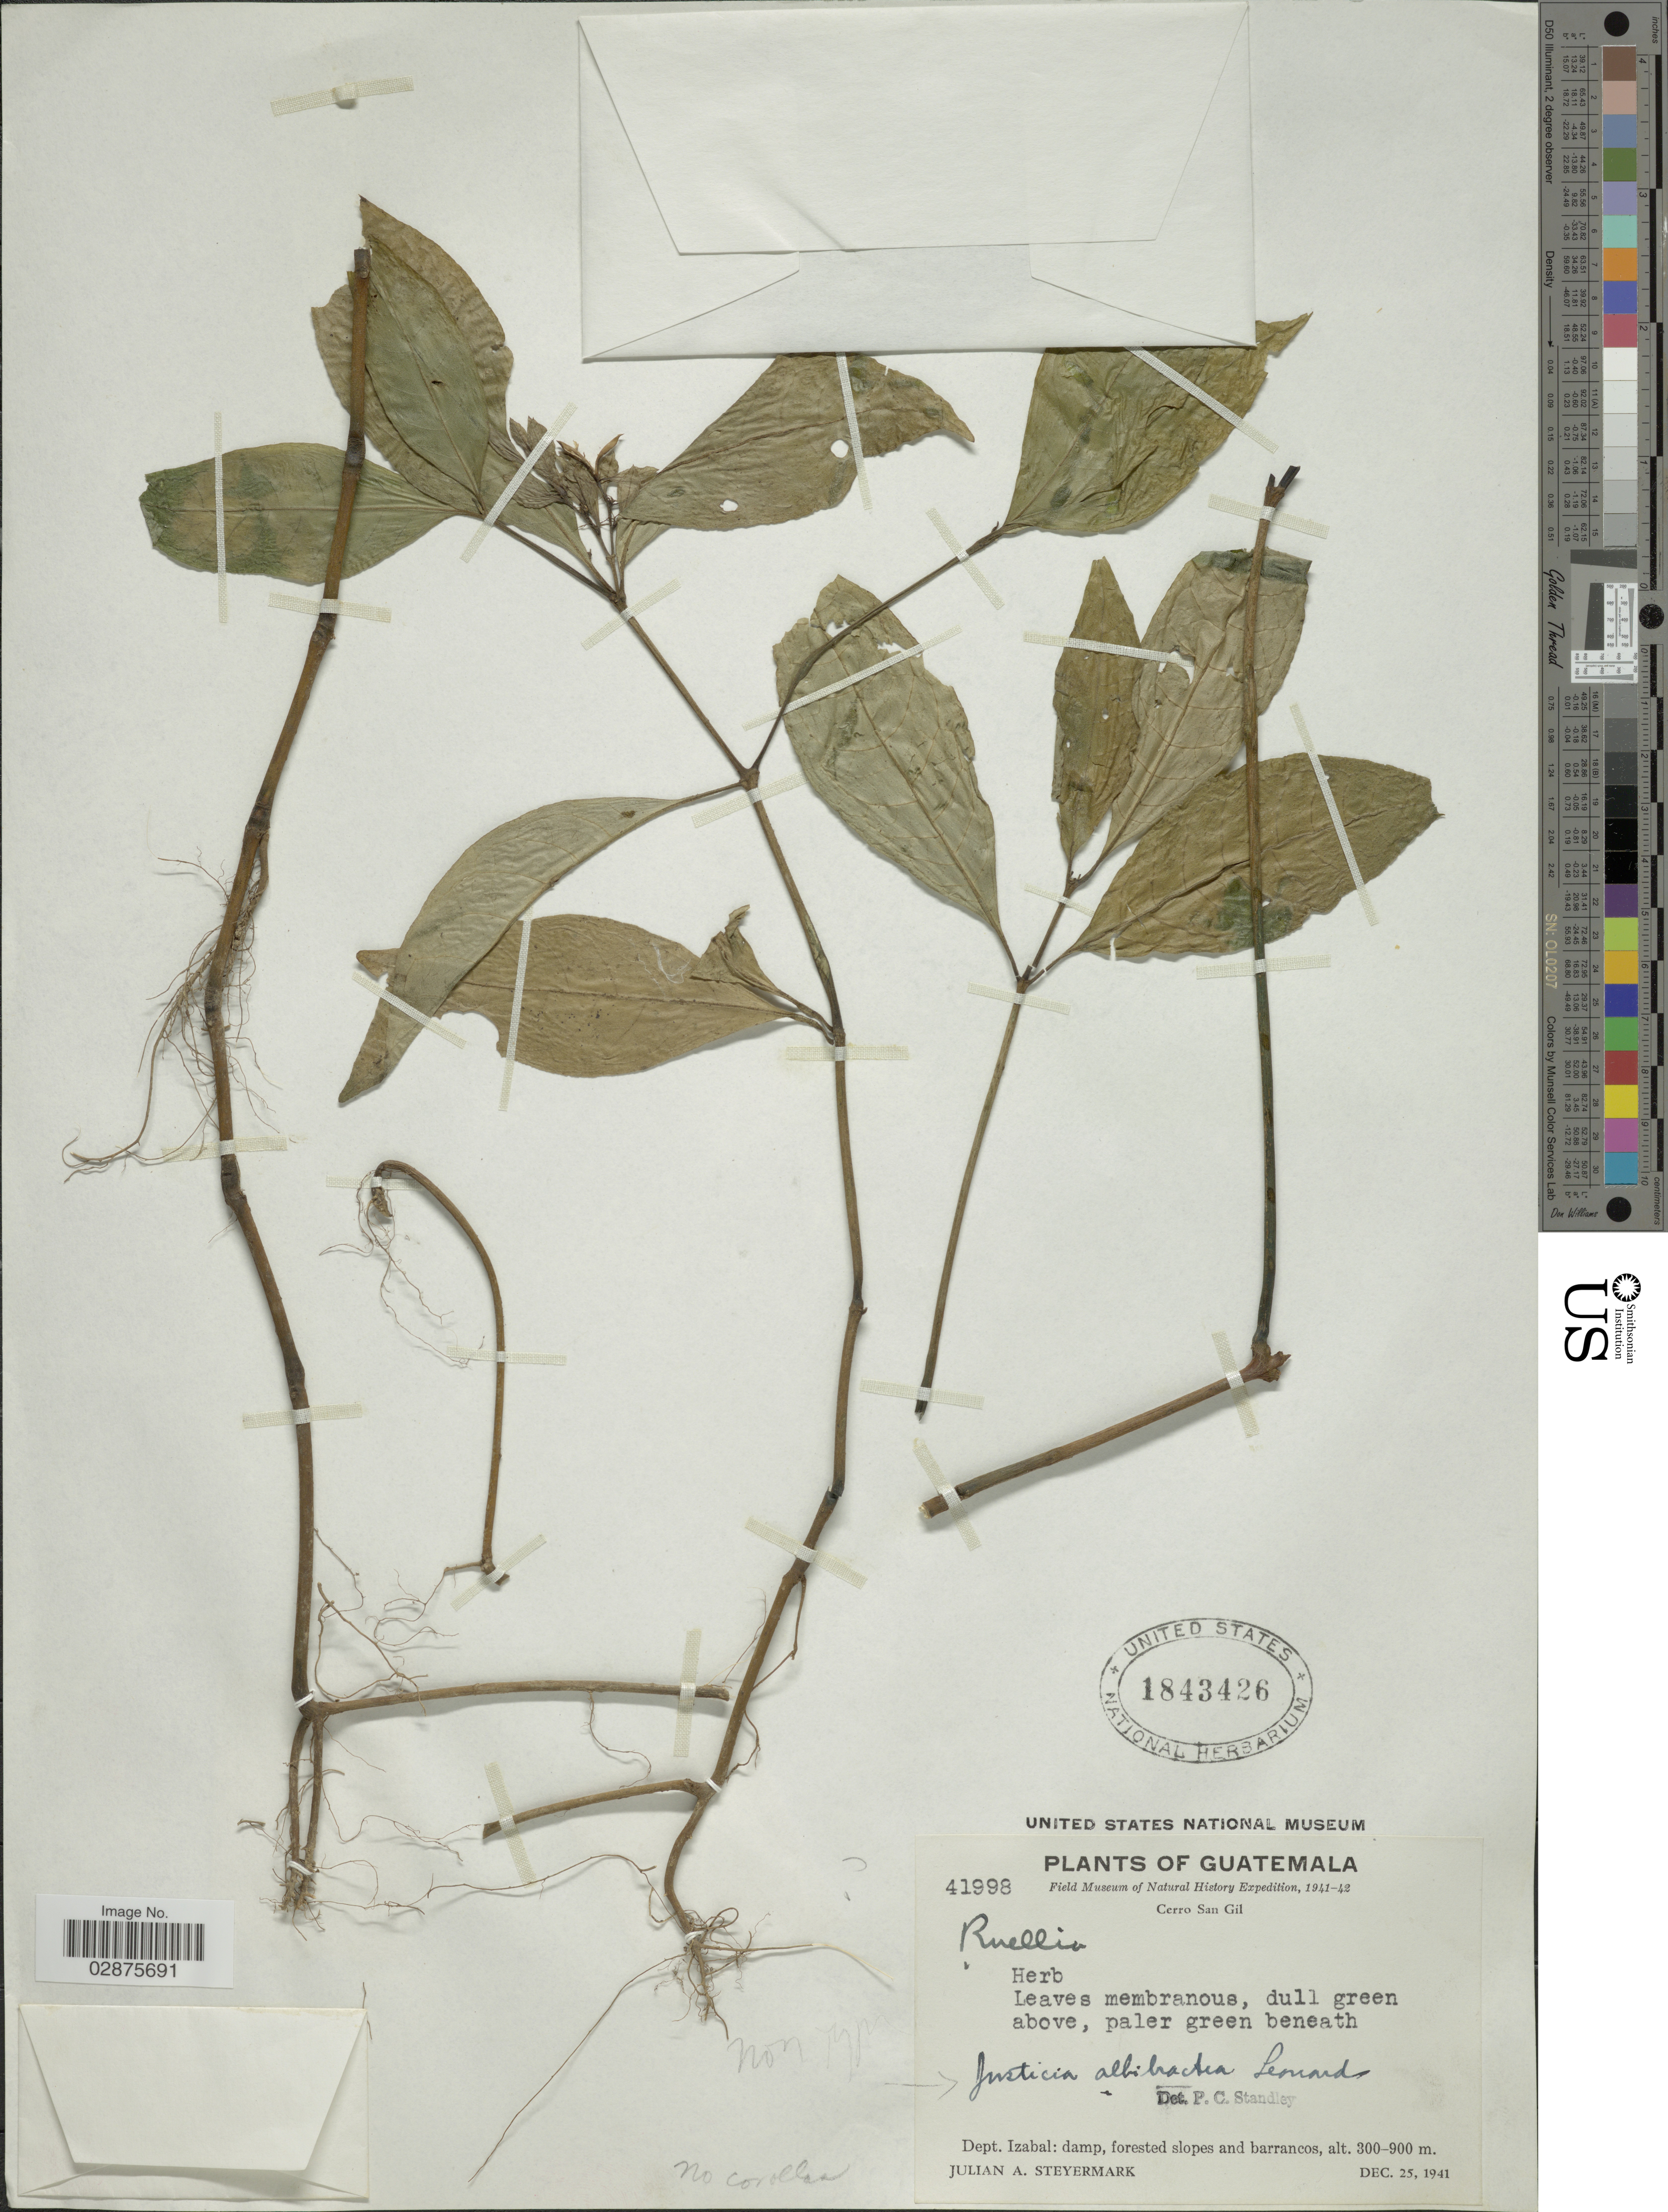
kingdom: Plantae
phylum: Tracheophyta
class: Magnoliopsida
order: Lamiales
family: Acanthaceae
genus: Justicia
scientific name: Justicia albobractea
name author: Leonard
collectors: J. Steyermark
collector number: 41998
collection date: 1941-12-25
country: Guatemala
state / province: Izabal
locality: Cerro San Gil. Dept. Izabal: damp, forested slopes and barrancos.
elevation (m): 300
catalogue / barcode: US 1843426